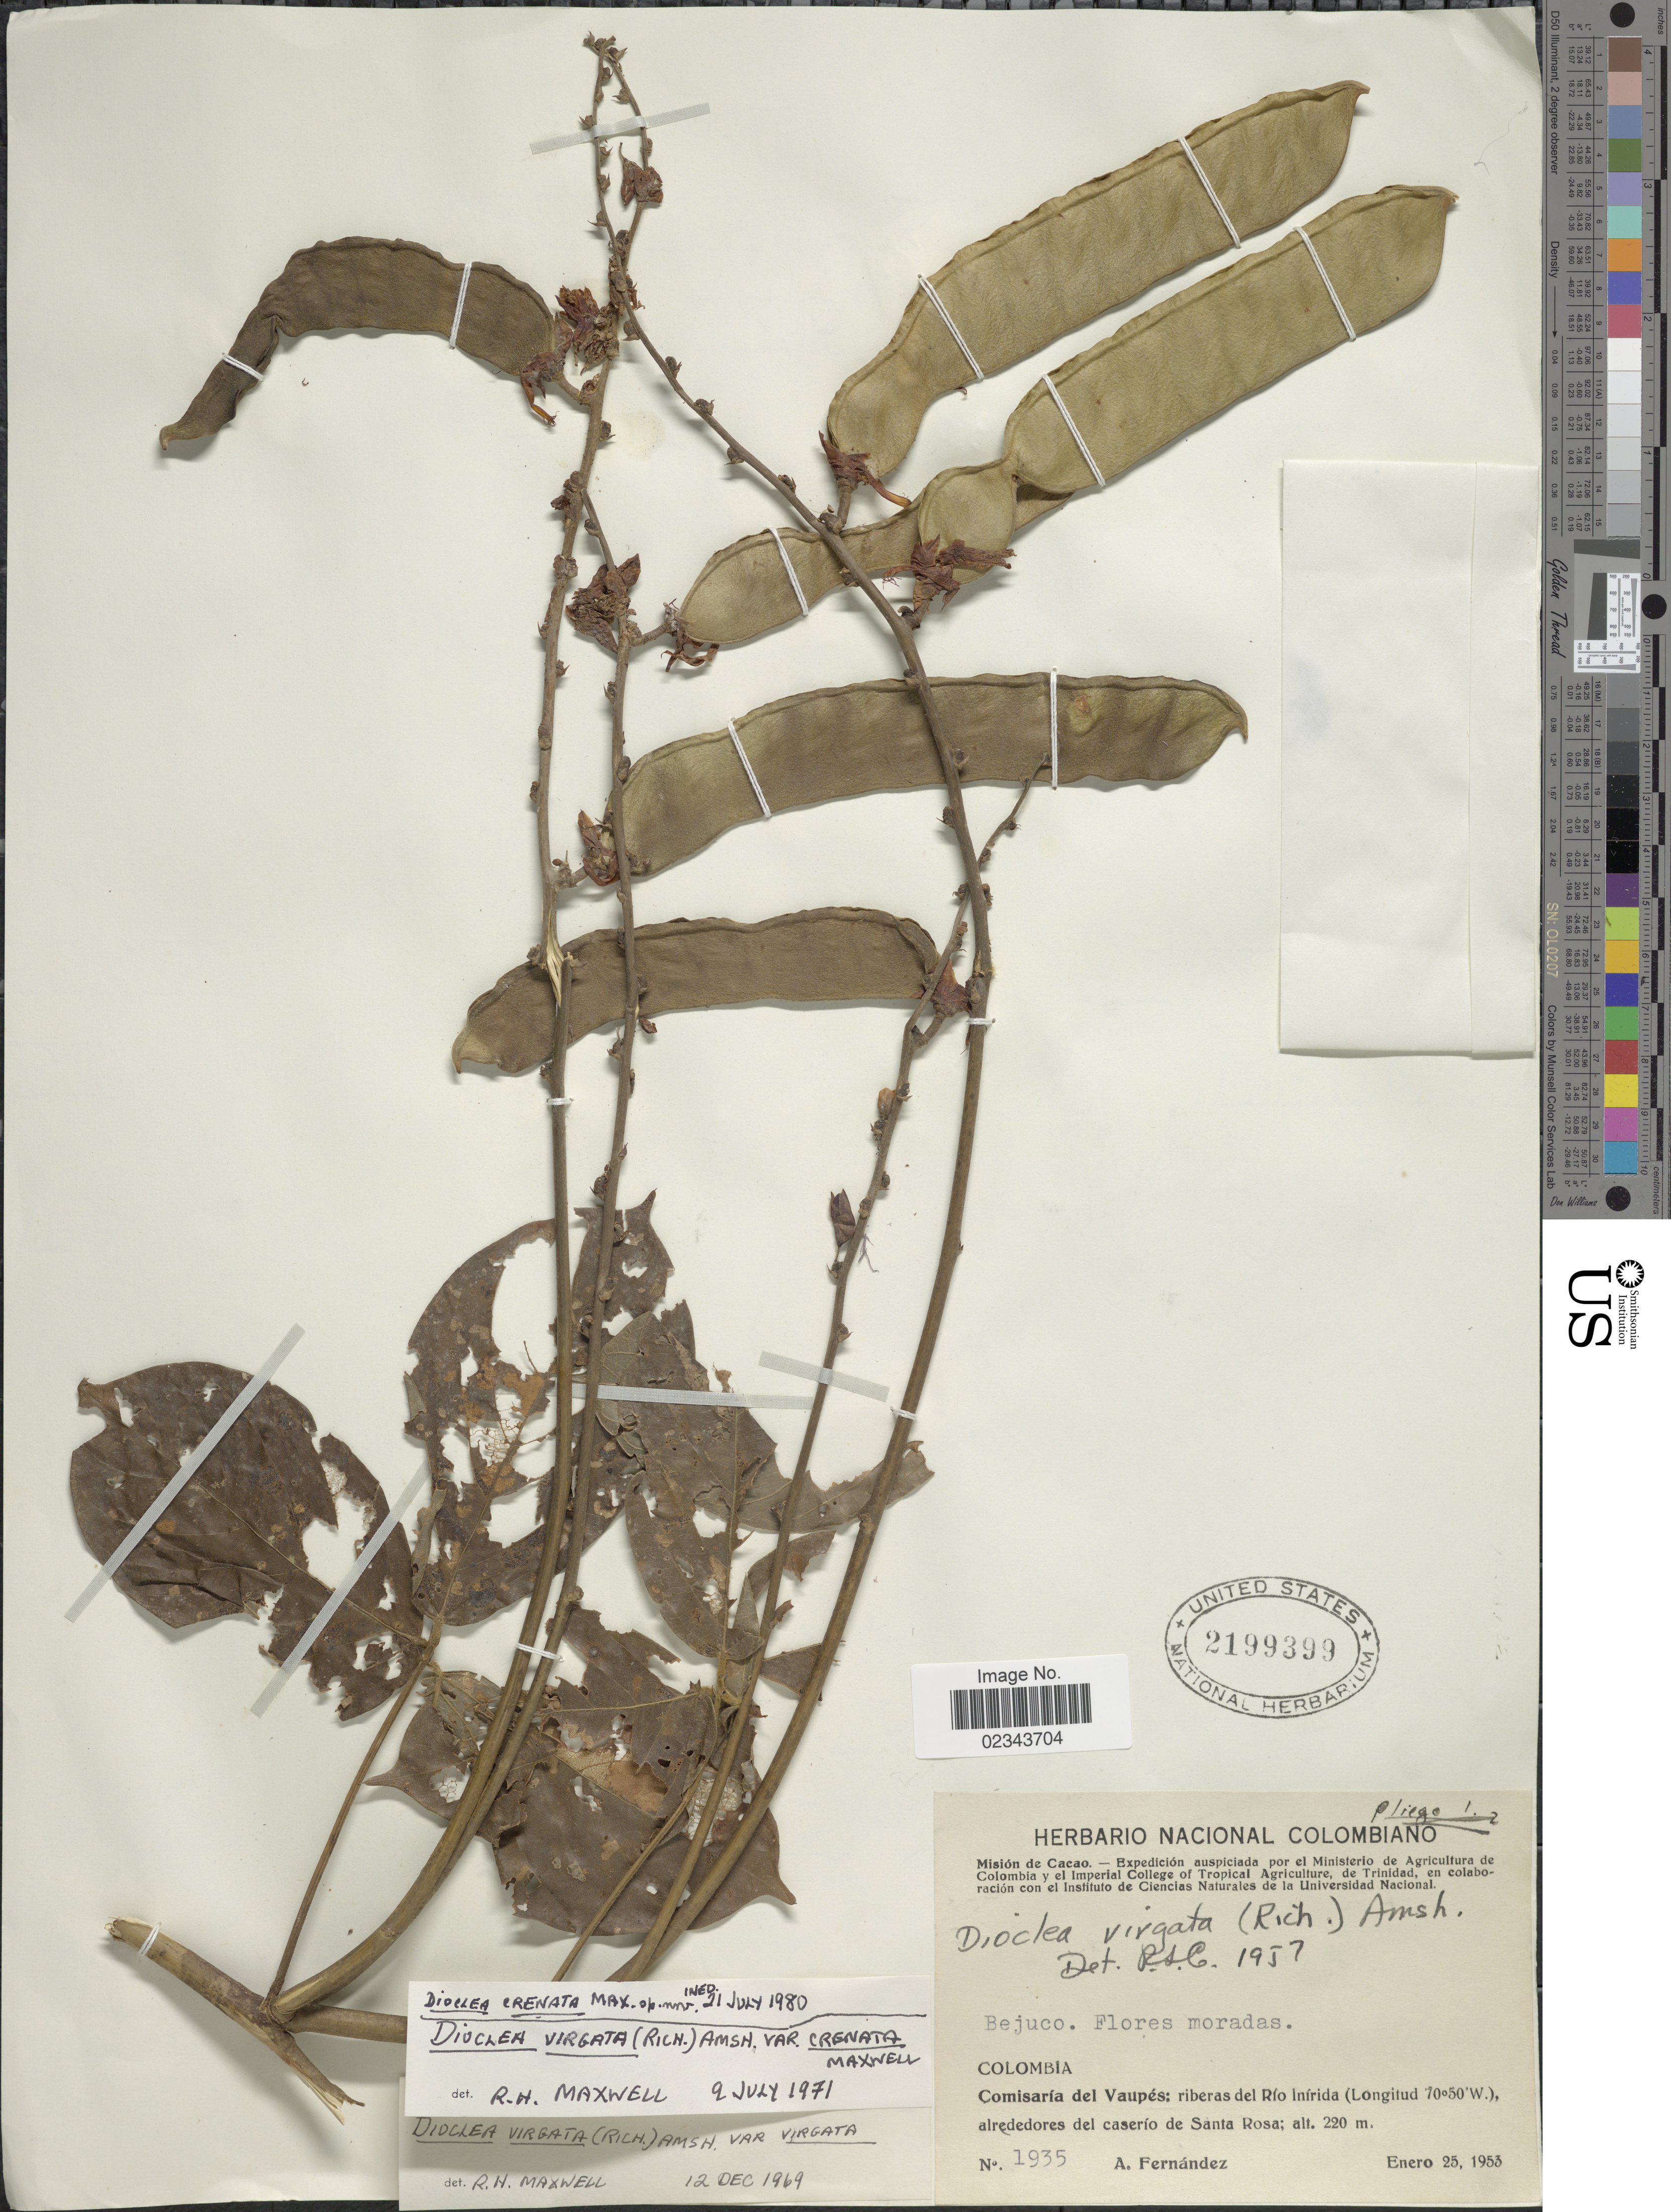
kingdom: Plantae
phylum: Tracheophyta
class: Magnoliopsida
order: Fabales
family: Fabaceae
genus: Dioclea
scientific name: Dioclea virgata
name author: (Rich.) Amshoff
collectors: A. Fernández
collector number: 1935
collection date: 1953-01-25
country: Colombia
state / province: Vaupés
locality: Riberas del Rio Inirida alrededores del caserio de Santa Rosa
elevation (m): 220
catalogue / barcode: US 2199399